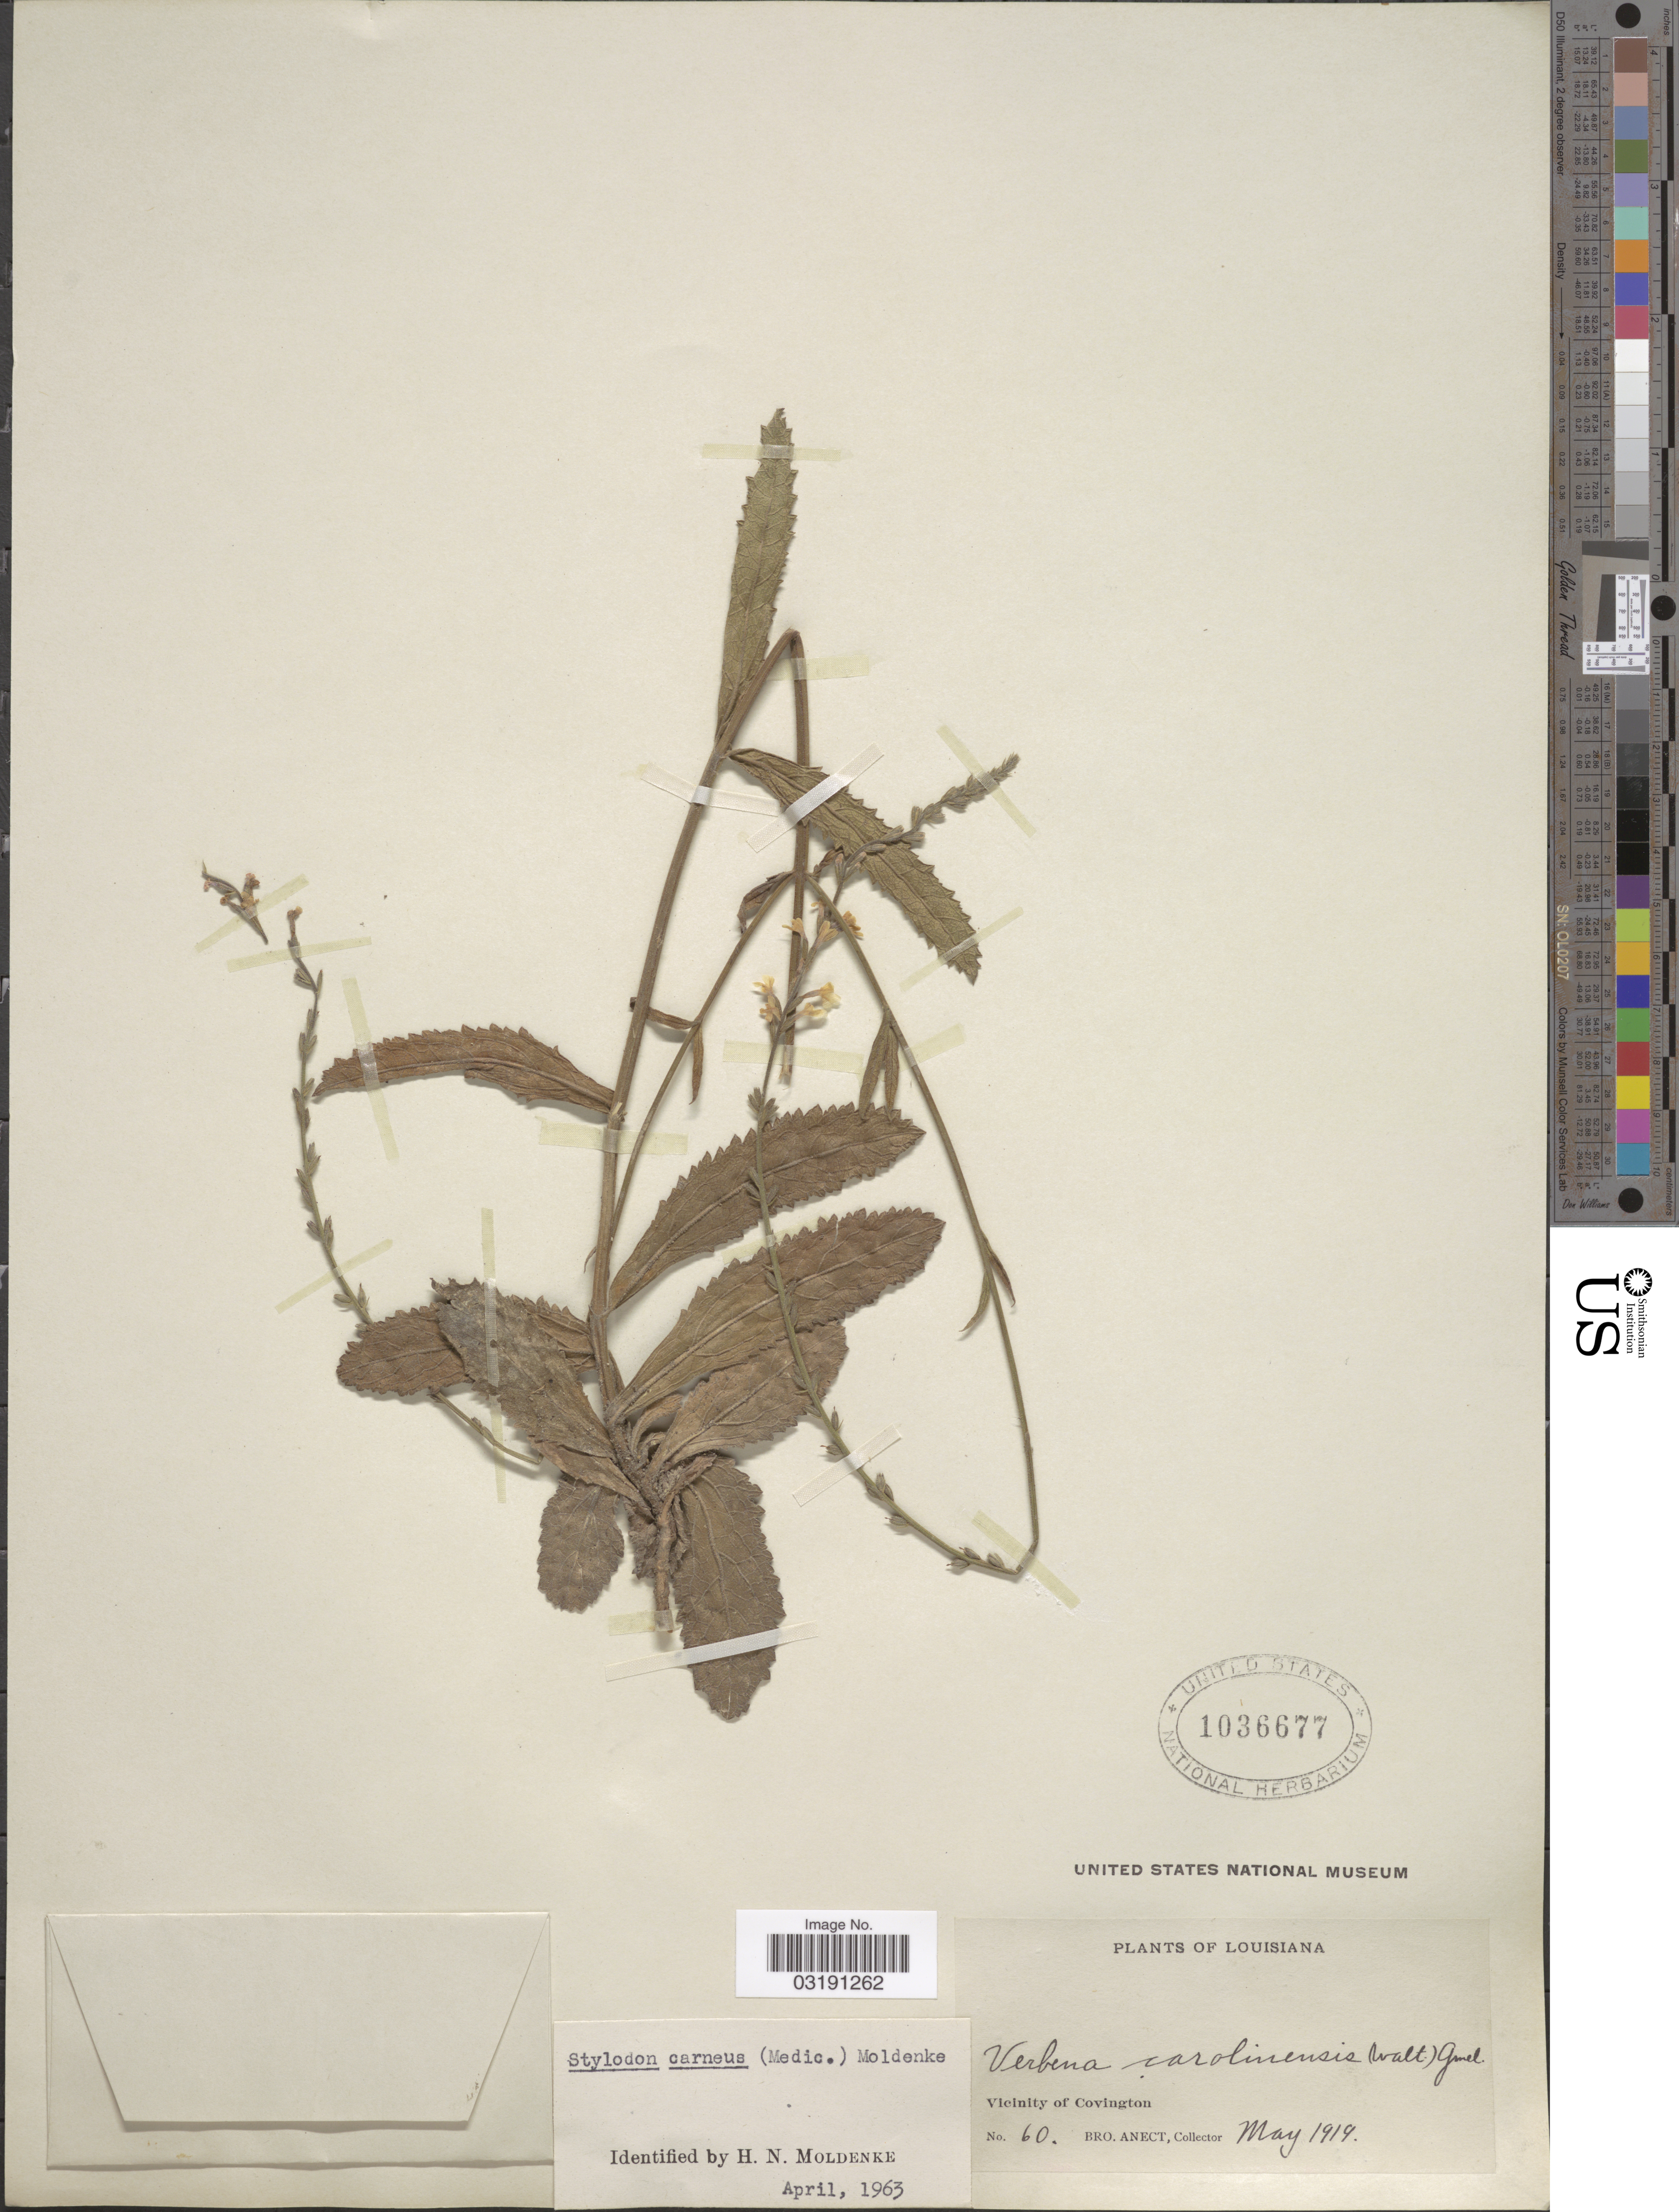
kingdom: Plantae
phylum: Tracheophyta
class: Magnoliopsida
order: Lamiales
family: Verbenaceae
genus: Verbena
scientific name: Verbena carnea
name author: Medik.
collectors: B. Anect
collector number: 60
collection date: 1919-05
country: United States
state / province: Louisiana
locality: Vicinity of Covington.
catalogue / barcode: US 1036677